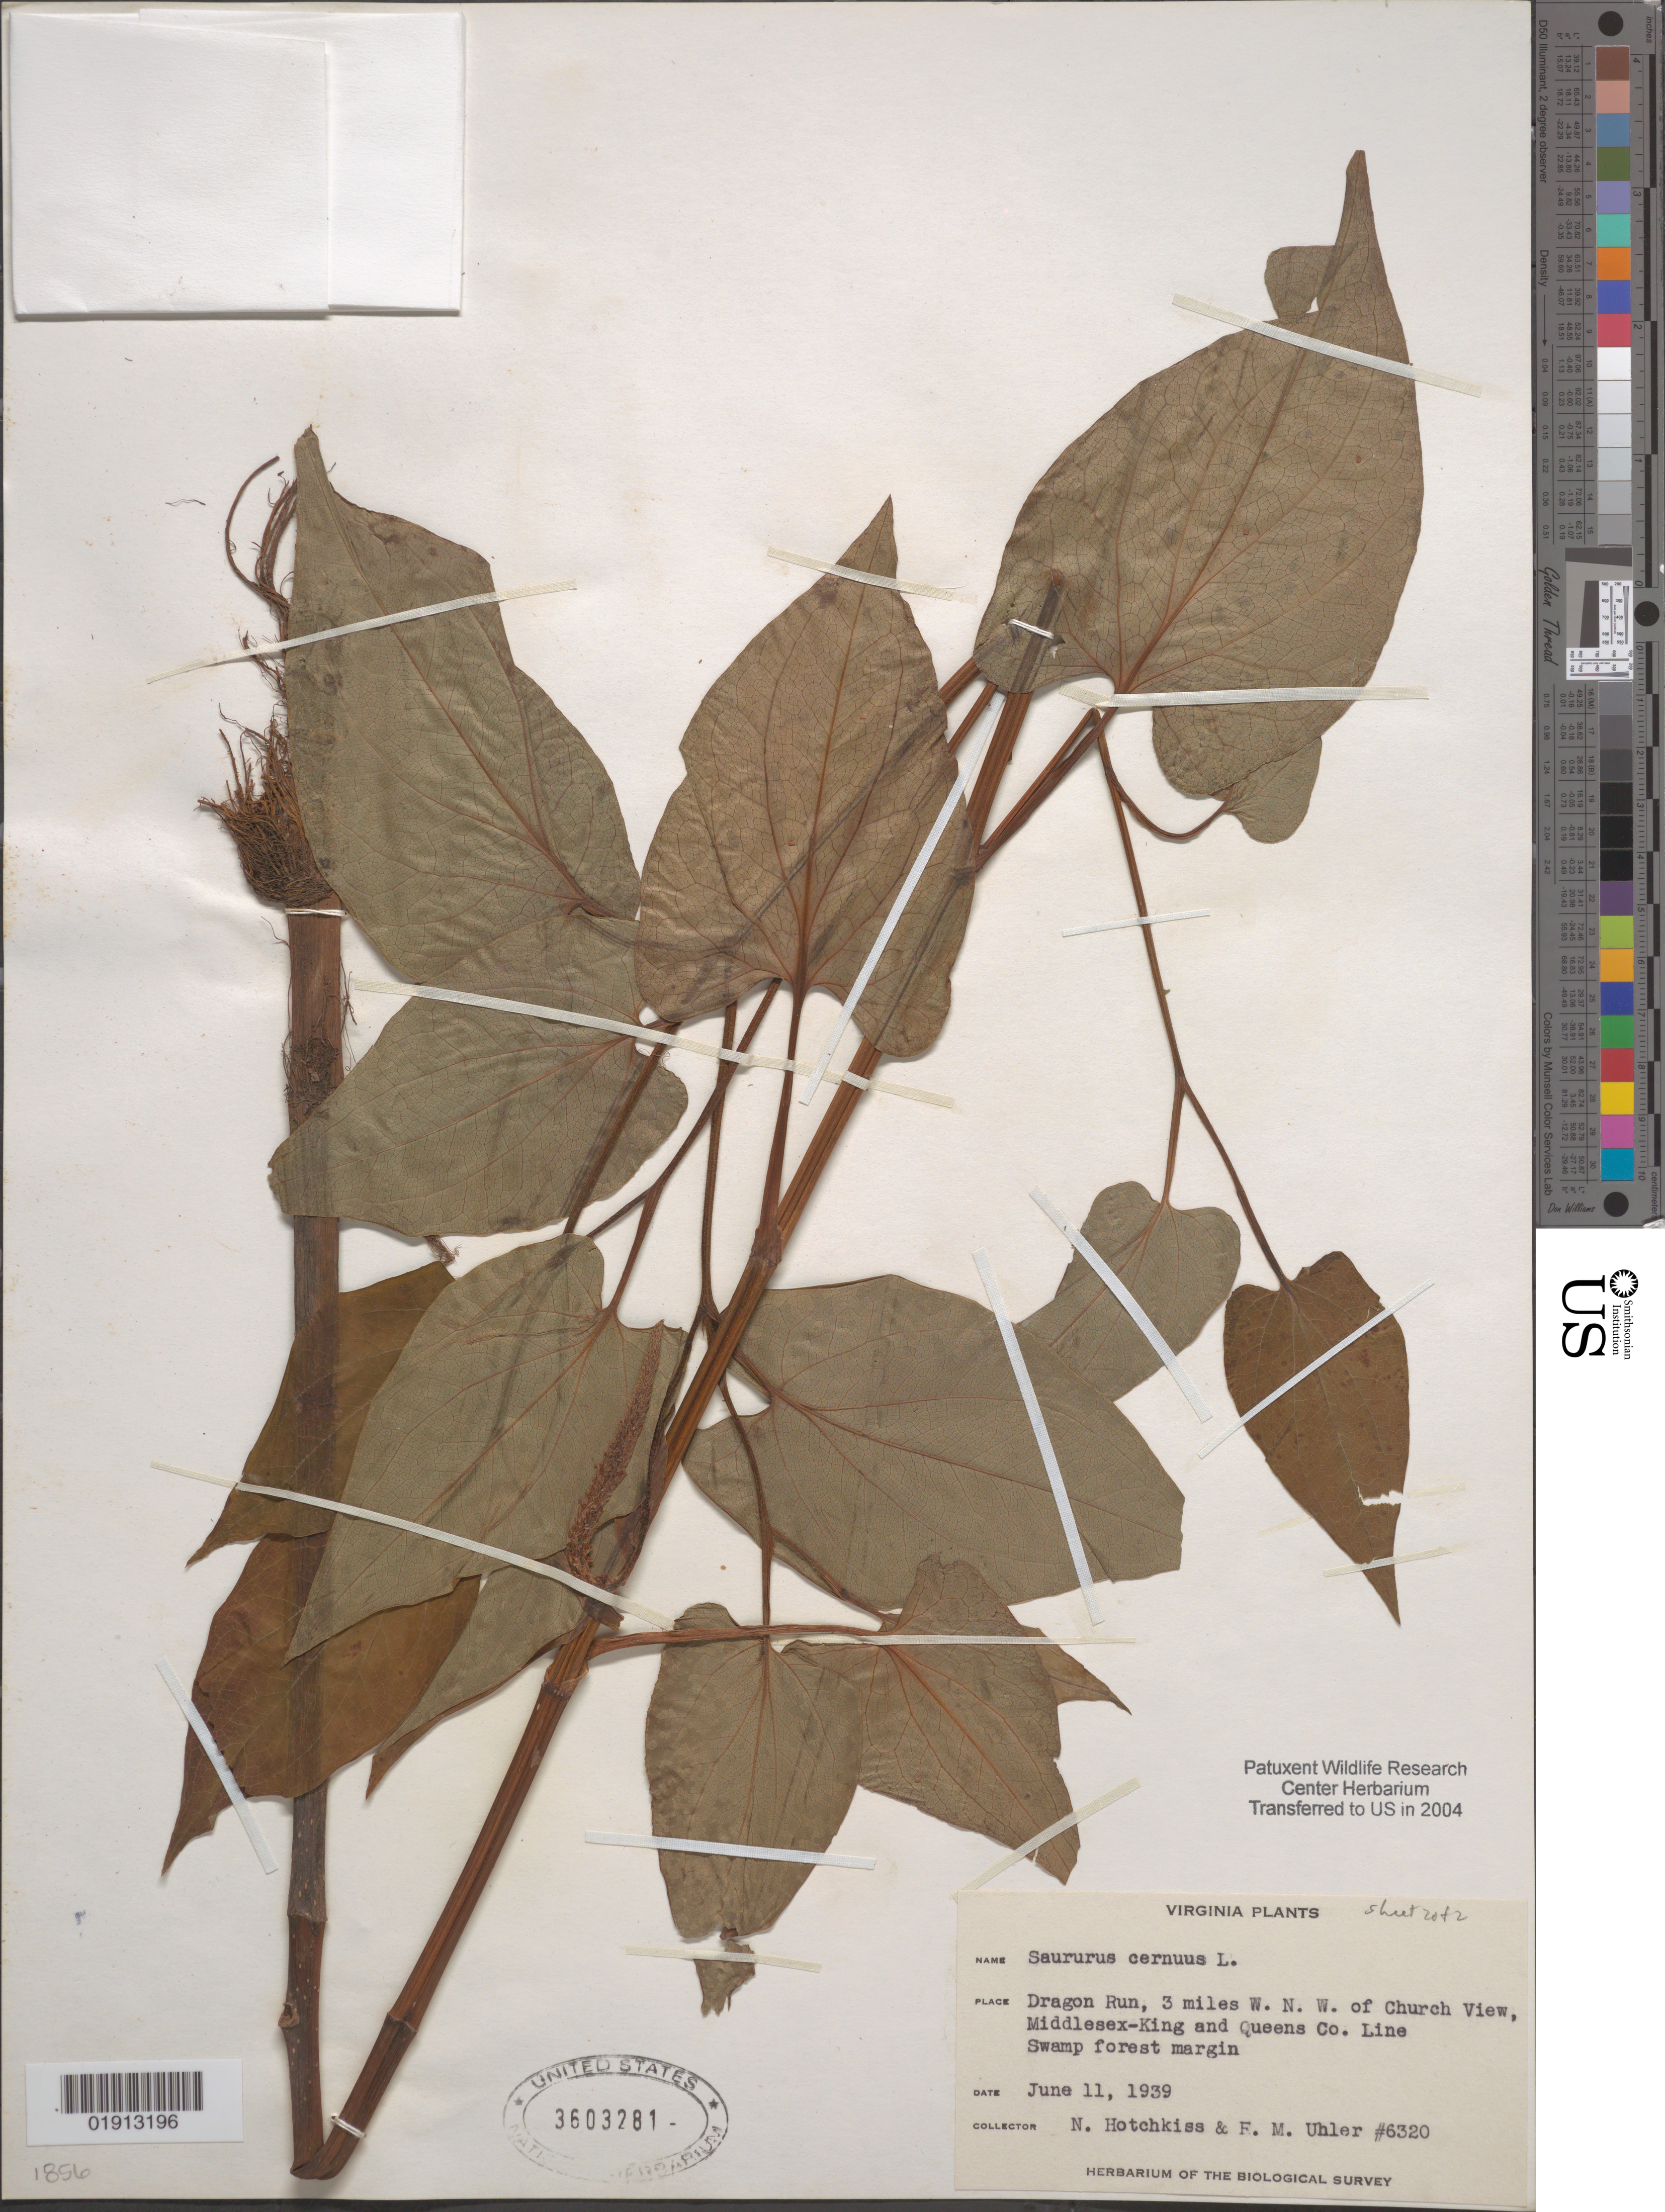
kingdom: Plantae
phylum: Tracheophyta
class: Magnoliopsida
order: Piperales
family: Saururaceae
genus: Saururus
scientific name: Saururus cernuus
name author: L.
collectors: N. Hotchkiss & F. M. Uhler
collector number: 6320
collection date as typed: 11 Jun 1939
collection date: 1939-06-11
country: United States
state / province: Virginia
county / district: King and Queen / Middlesex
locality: Dragon Run, 3 miles W. N. W. of Church View, Middlesex-King and Queens Co. line.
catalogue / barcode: US 3603281